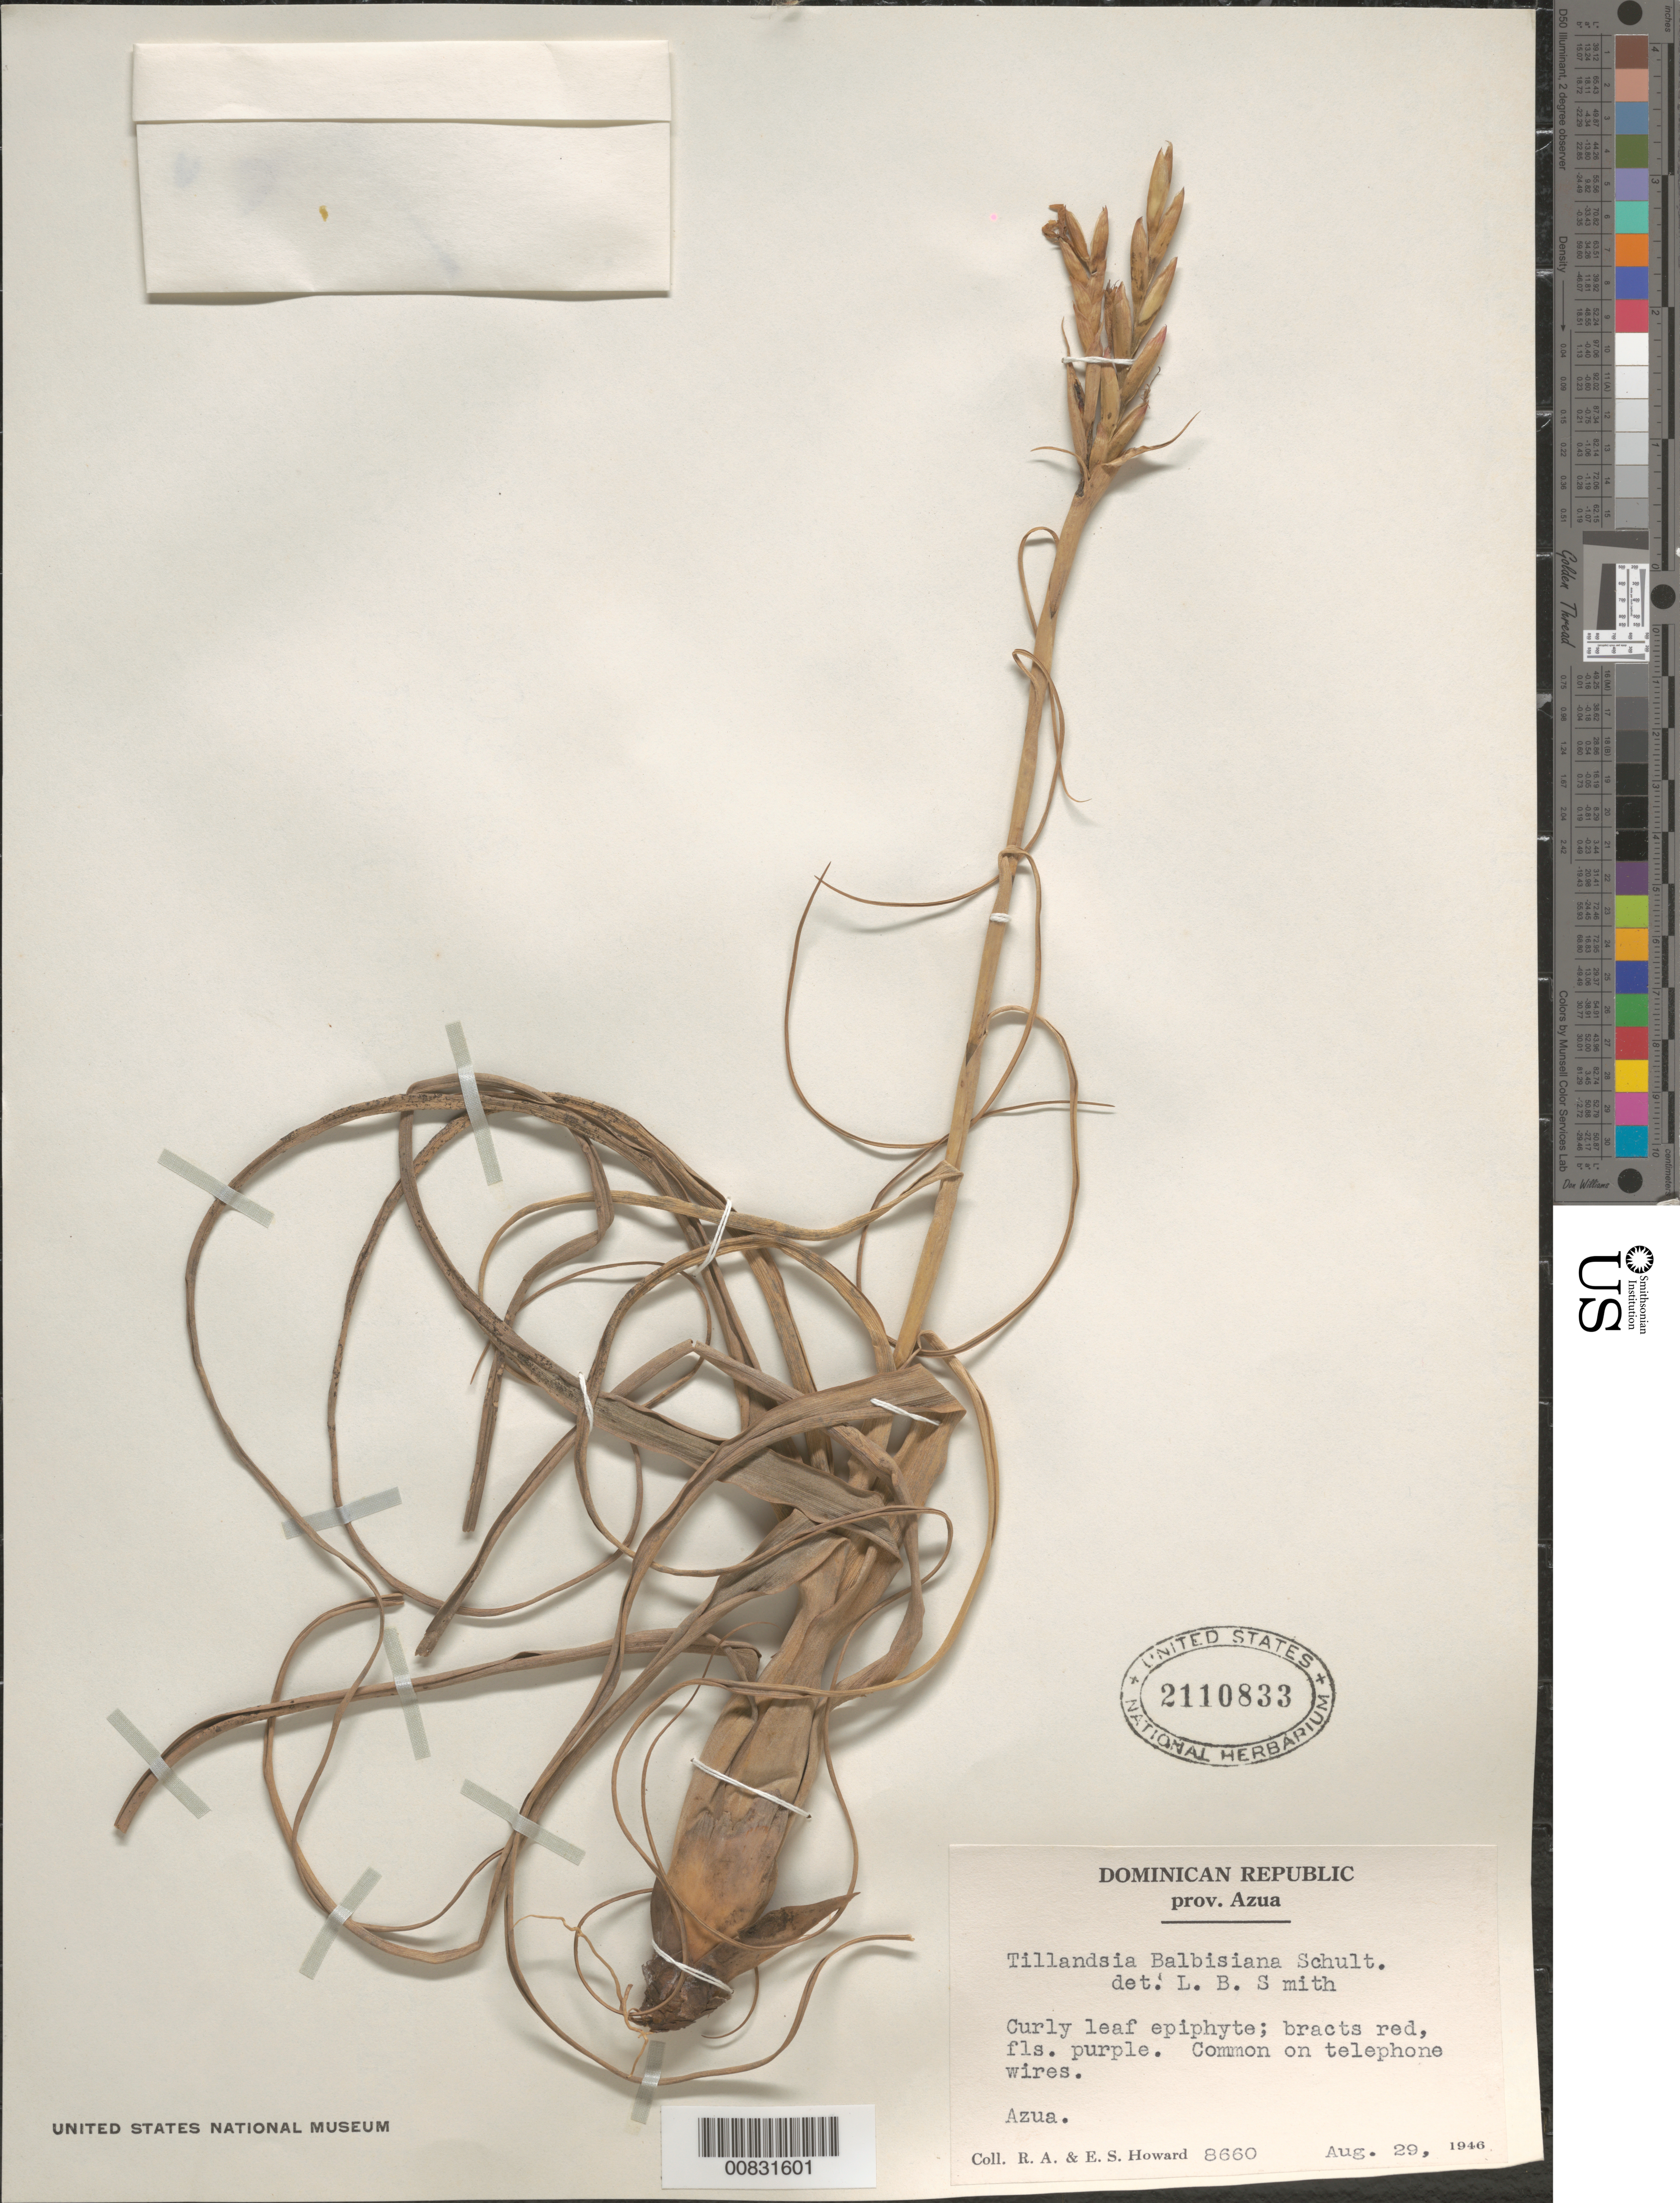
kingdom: Plantae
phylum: Tracheophyta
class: Liliopsida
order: Poales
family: Bromeliaceae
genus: Tillandsia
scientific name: Tillandsia balbisiana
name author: Schult. f.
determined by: Smith, Lyman B., (US), NMNH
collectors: R. A. Howard & E. S. Howard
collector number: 8660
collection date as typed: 29 Aug 1946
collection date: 1946-08-29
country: Dominican Republic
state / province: Azua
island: Hispaniola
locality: Azua.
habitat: Common on telephone wires.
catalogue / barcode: US 2110833